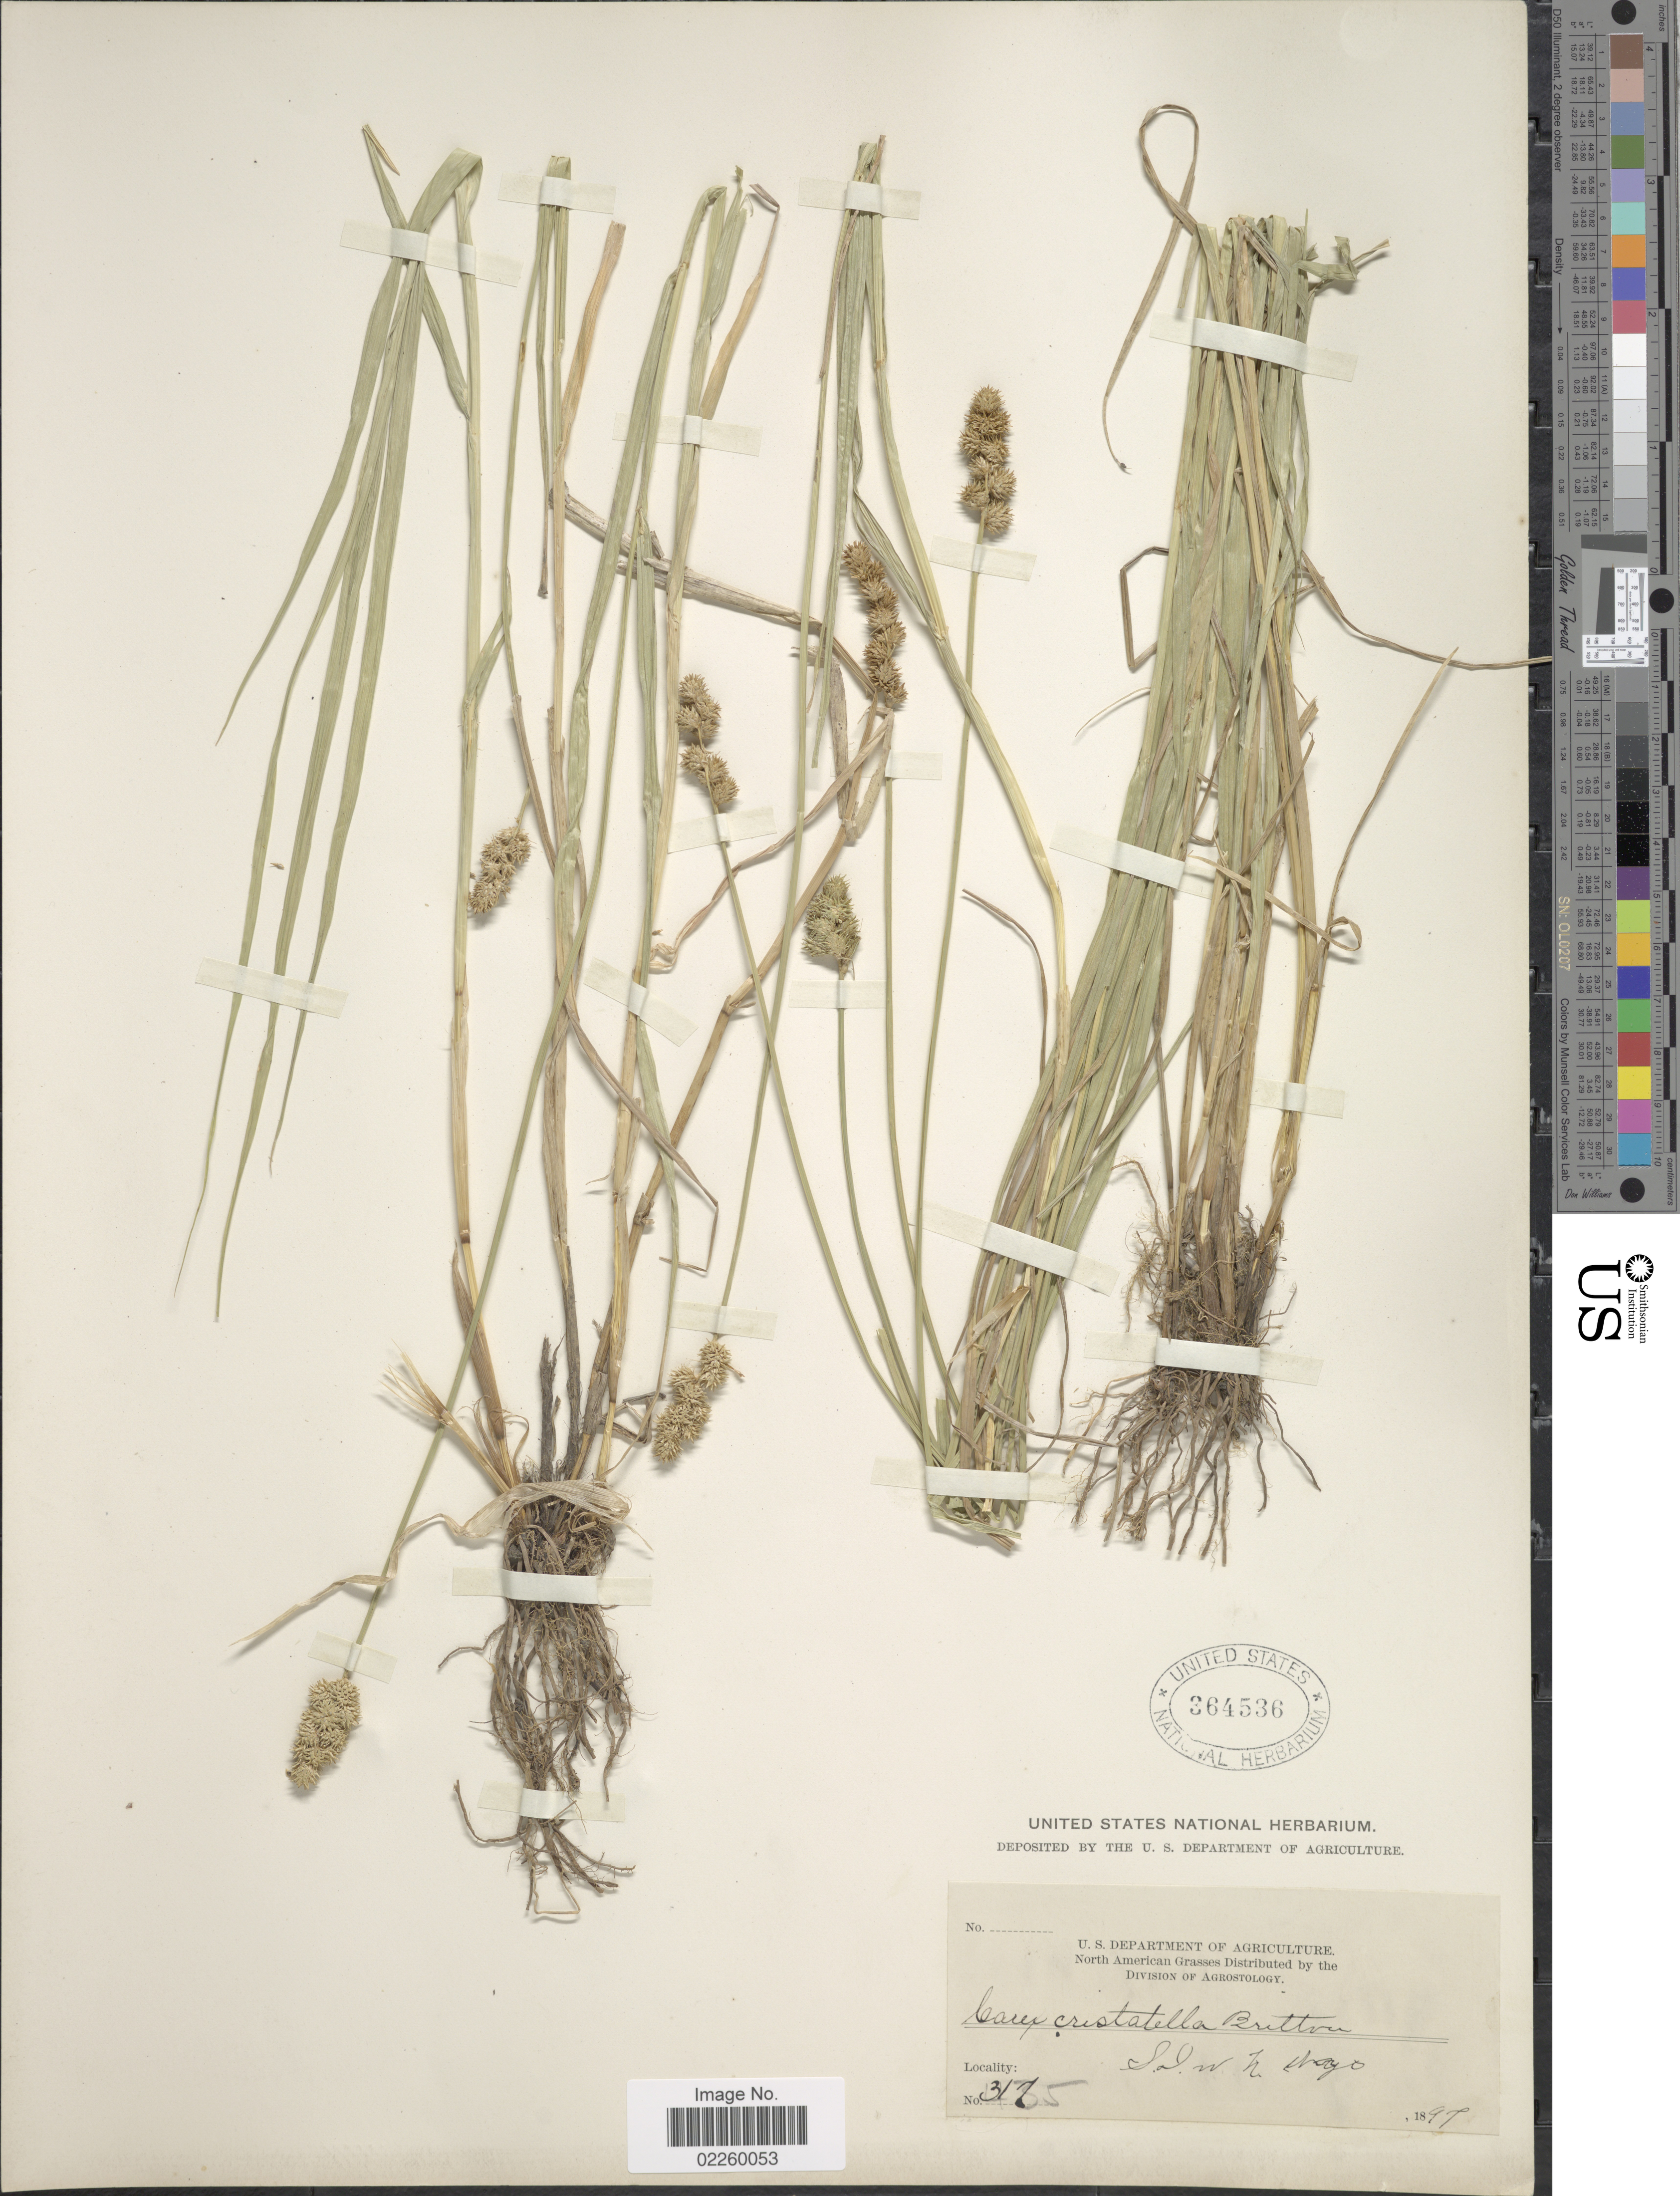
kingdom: Plantae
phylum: Tracheophyta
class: Liliopsida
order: Poales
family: Cyperaceae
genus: Carex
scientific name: Carex cristatella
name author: Britton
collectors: U.S. Department of Agriculture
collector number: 317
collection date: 1897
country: United States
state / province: Wyoming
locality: S. I. wyo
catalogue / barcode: US 364536